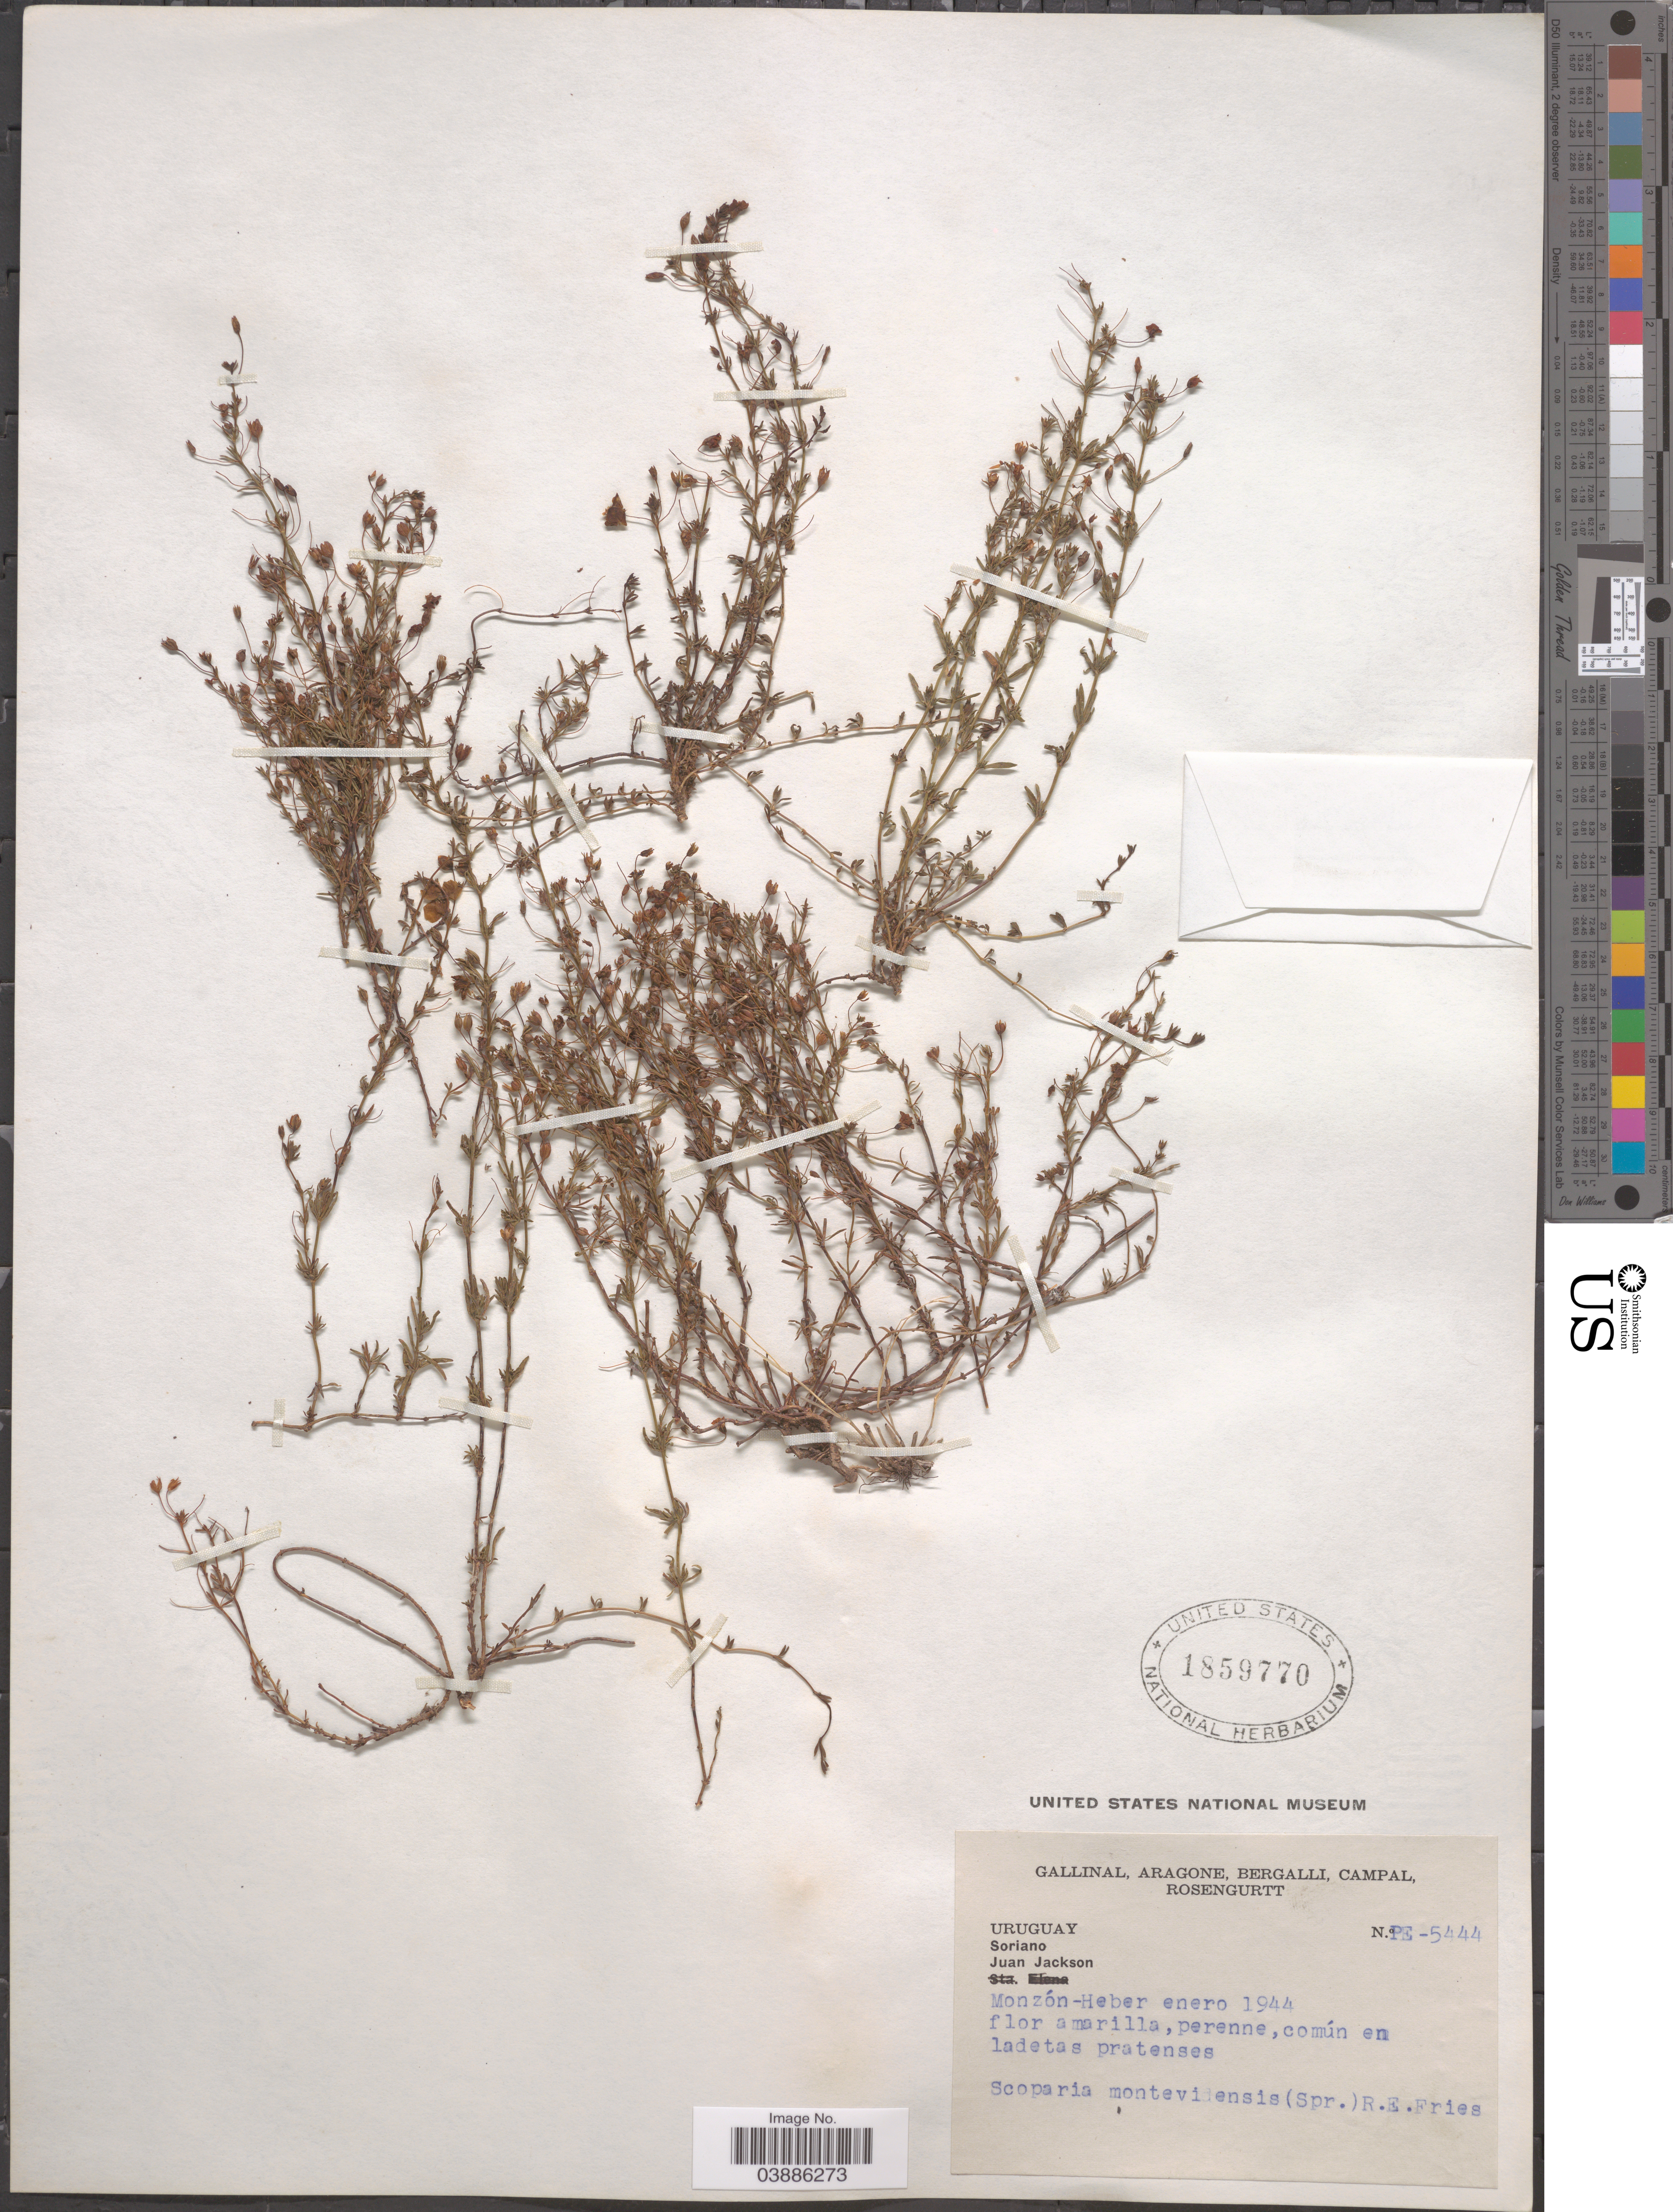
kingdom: Plantae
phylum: Tracheophyta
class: Magnoliopsida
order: Lamiales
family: Plantaginaceae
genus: Scoparia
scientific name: Scoparia montevidensis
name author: (Spreng.) R.E. Fr.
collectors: J. Jackson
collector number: PE-5444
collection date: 1944-01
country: Uruguay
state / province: Soriano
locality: Monzón-Heber.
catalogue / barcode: US 1859770